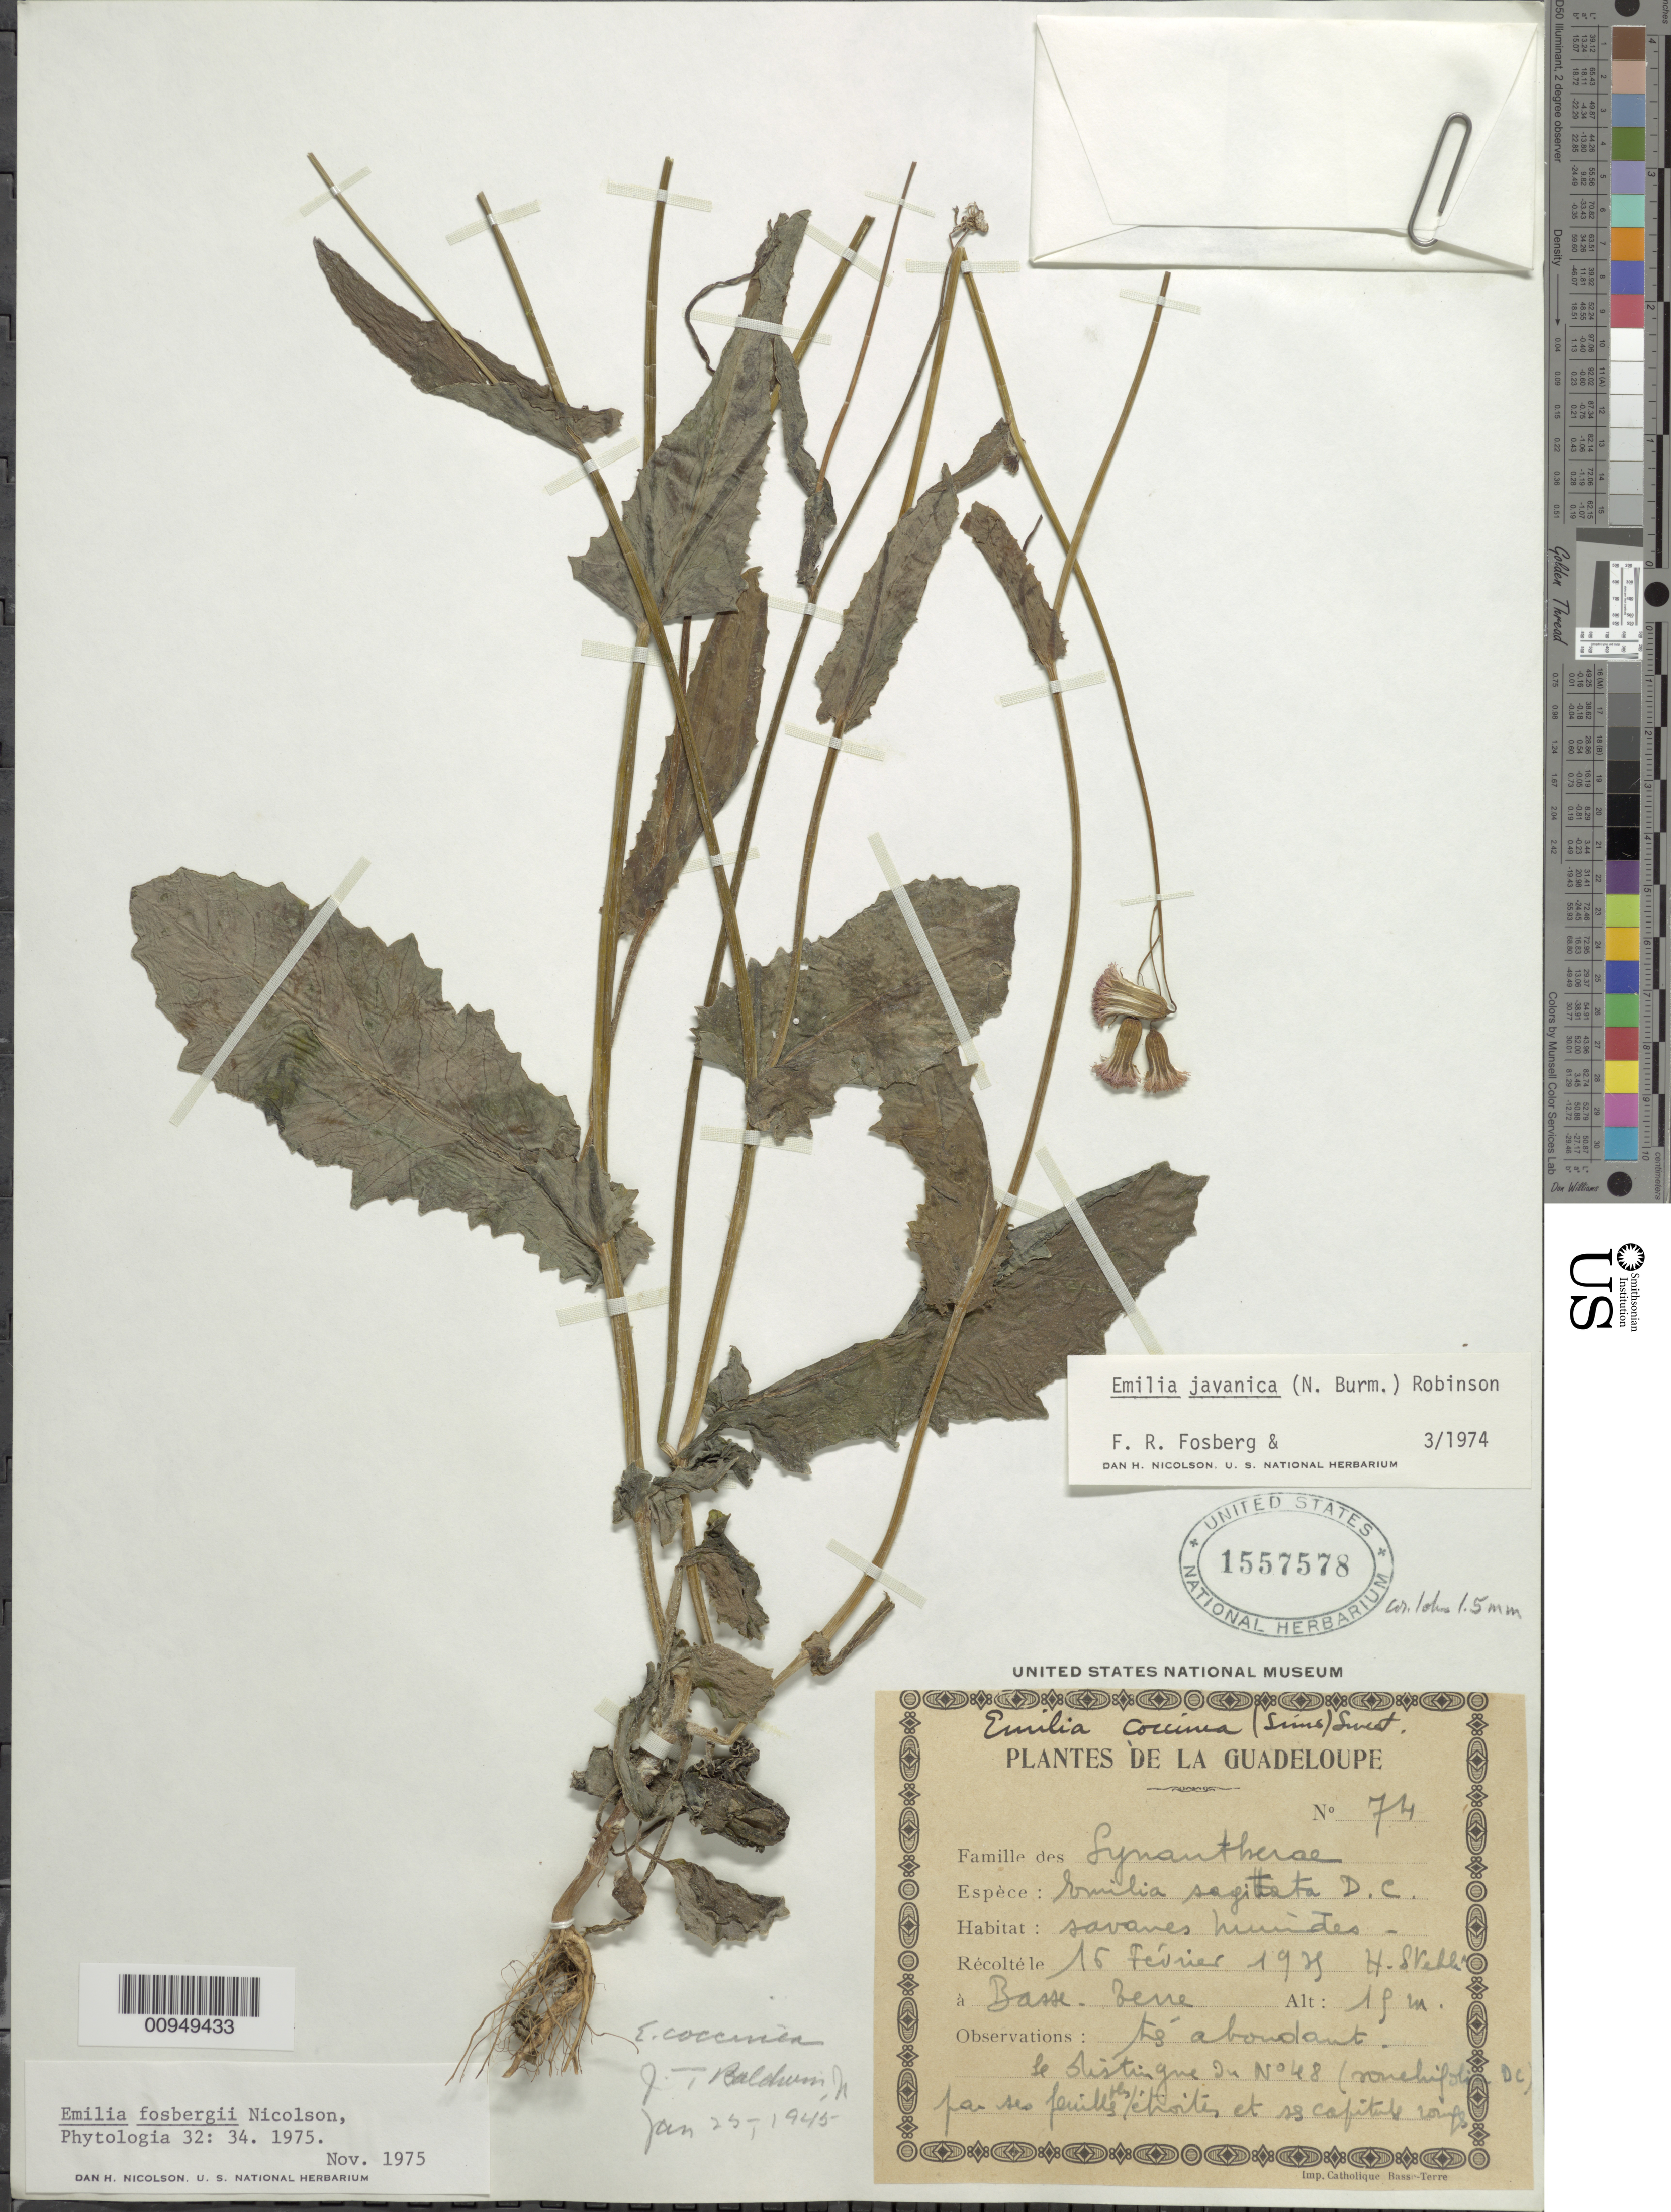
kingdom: Plantae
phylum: Tracheophyta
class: Magnoliopsida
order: Asterales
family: Asteraceae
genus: Emilia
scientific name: Emilia fosbergii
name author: Nicolson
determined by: Nicolson, Dan H.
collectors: H. Stehlé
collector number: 74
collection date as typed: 15 Feb 1939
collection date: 1939-02-15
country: Guadeloupe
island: Basse Terre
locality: Basse Terre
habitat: Savanes humídes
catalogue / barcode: US 1557578